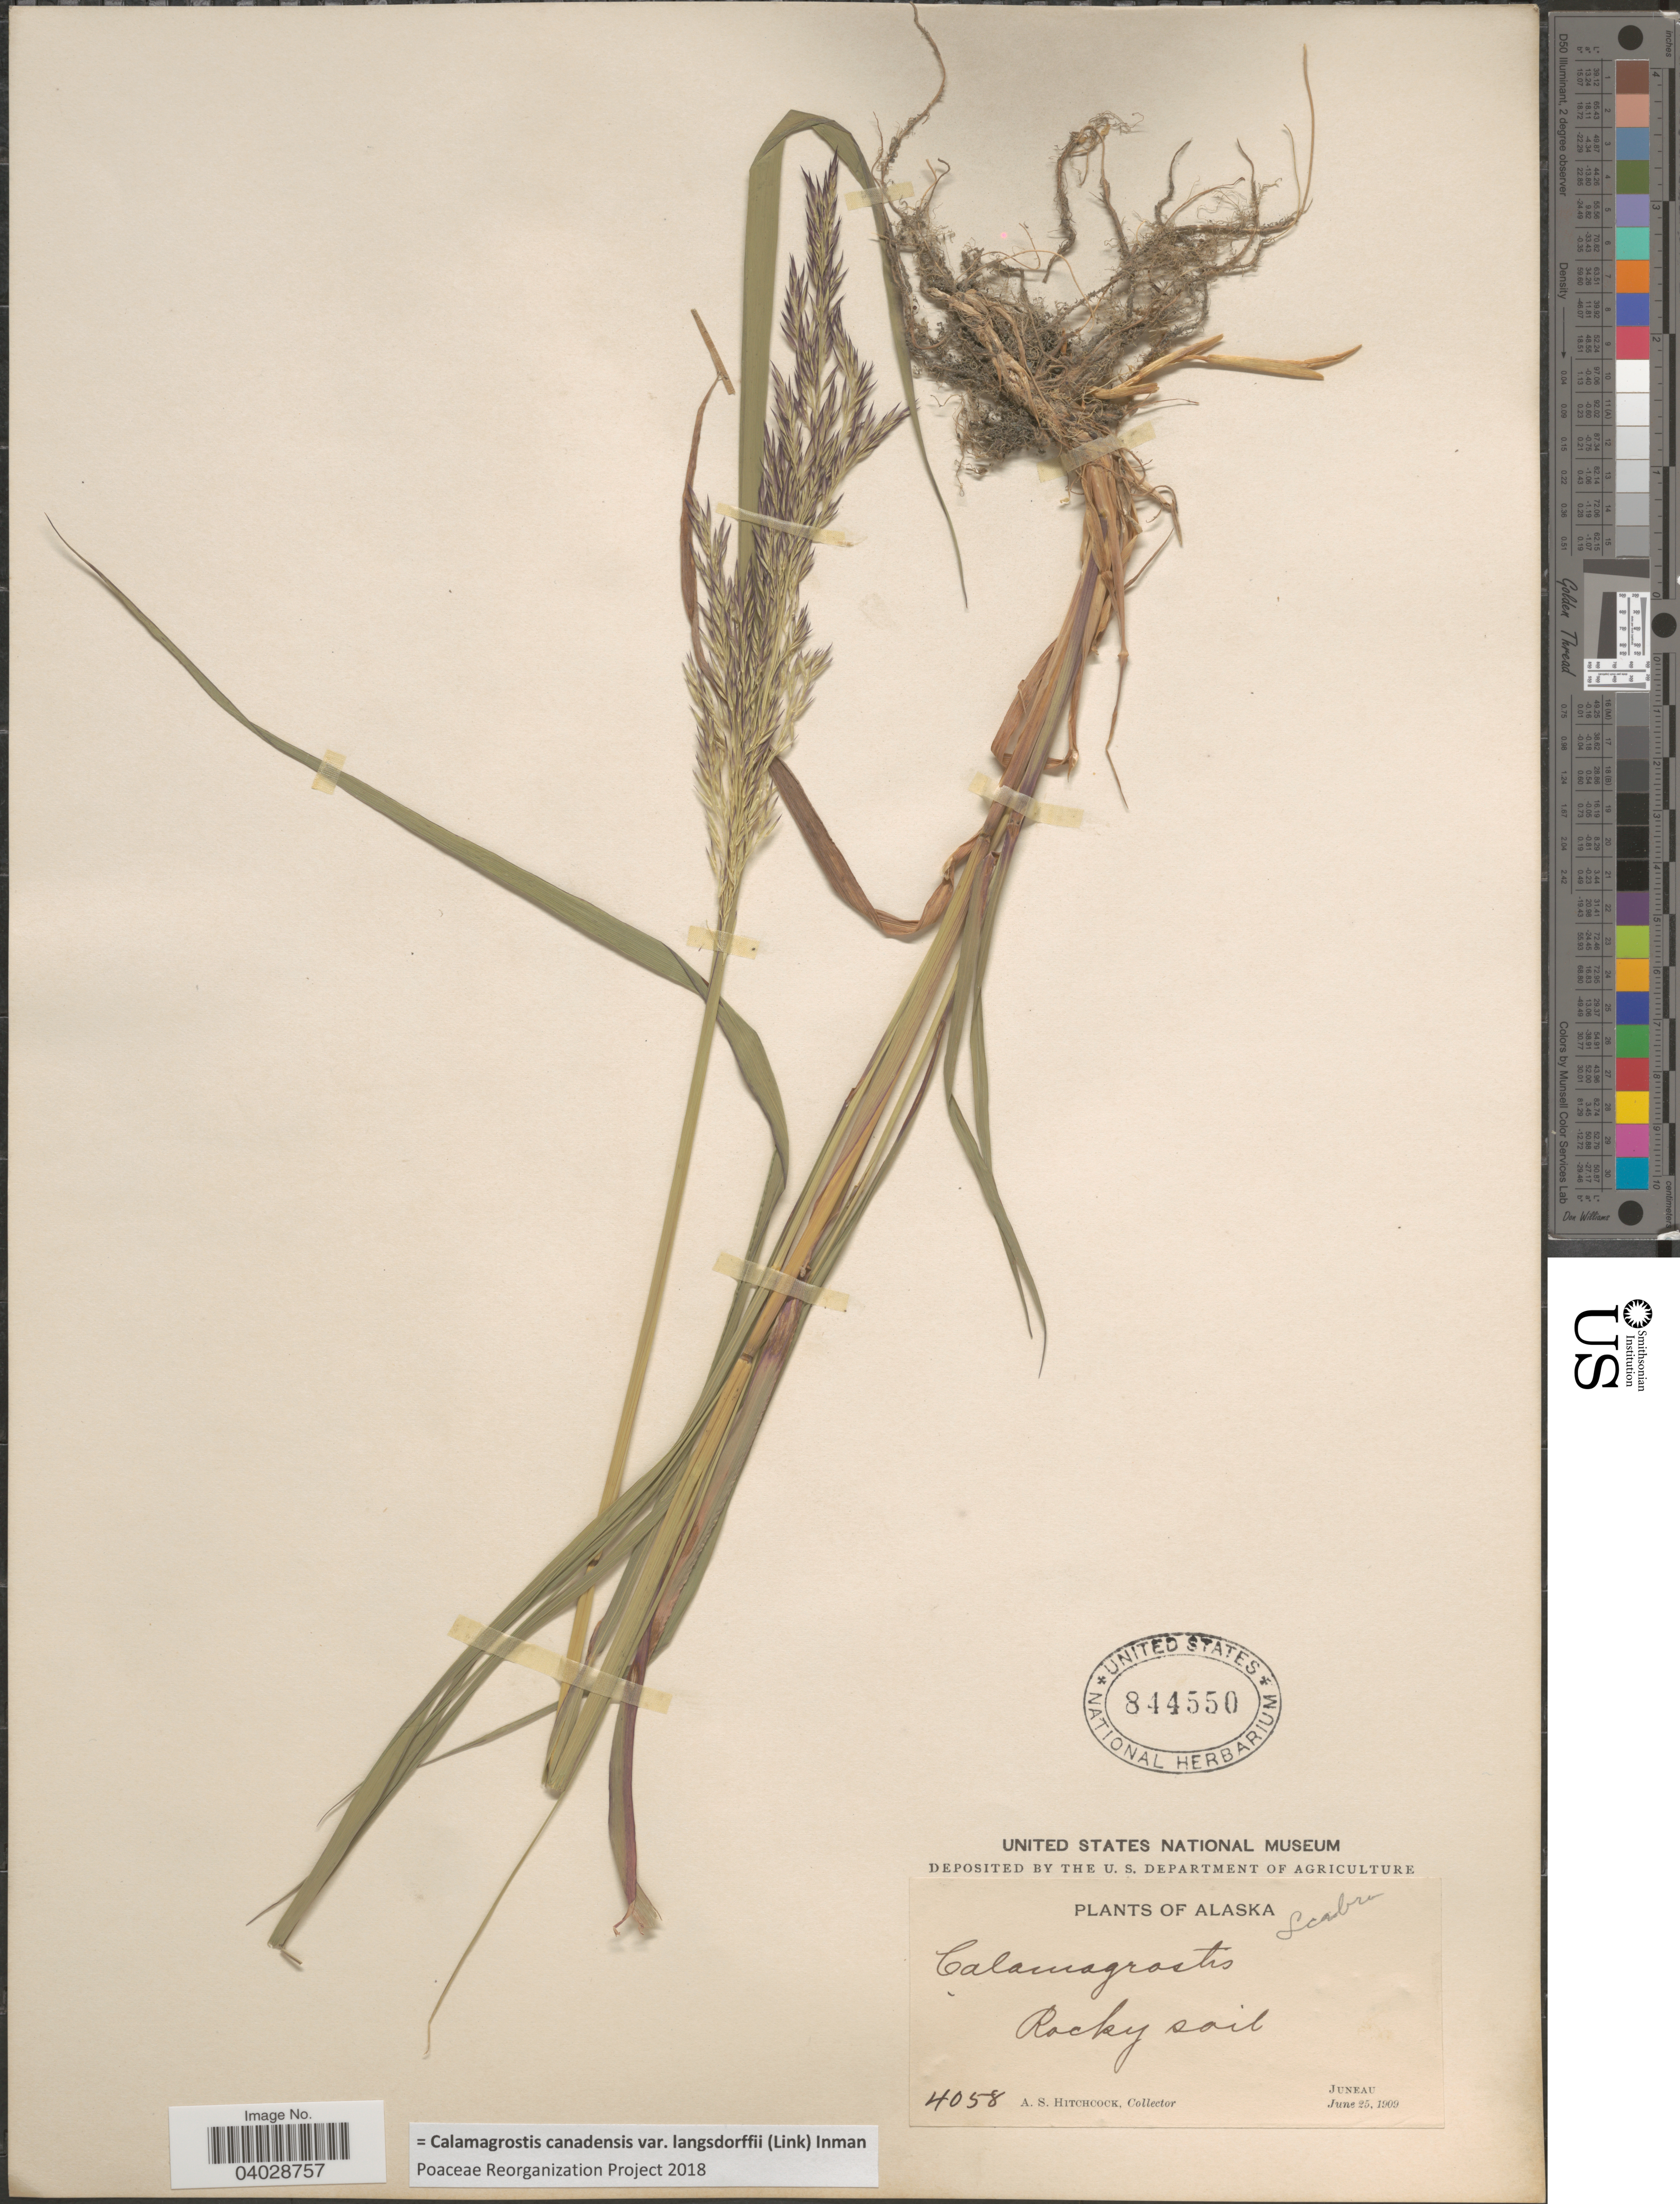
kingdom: Plantae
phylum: Tracheophyta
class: Liliopsida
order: Poales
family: Poaceae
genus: Calamagrostis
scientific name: Calamagrostis canadensis var. langsdorffii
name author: (Link) Inman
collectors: A. S. Hitchcock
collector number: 4058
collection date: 1909-06-25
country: United States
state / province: Alaska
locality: Rocky soil. Juneau.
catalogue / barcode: US 844550